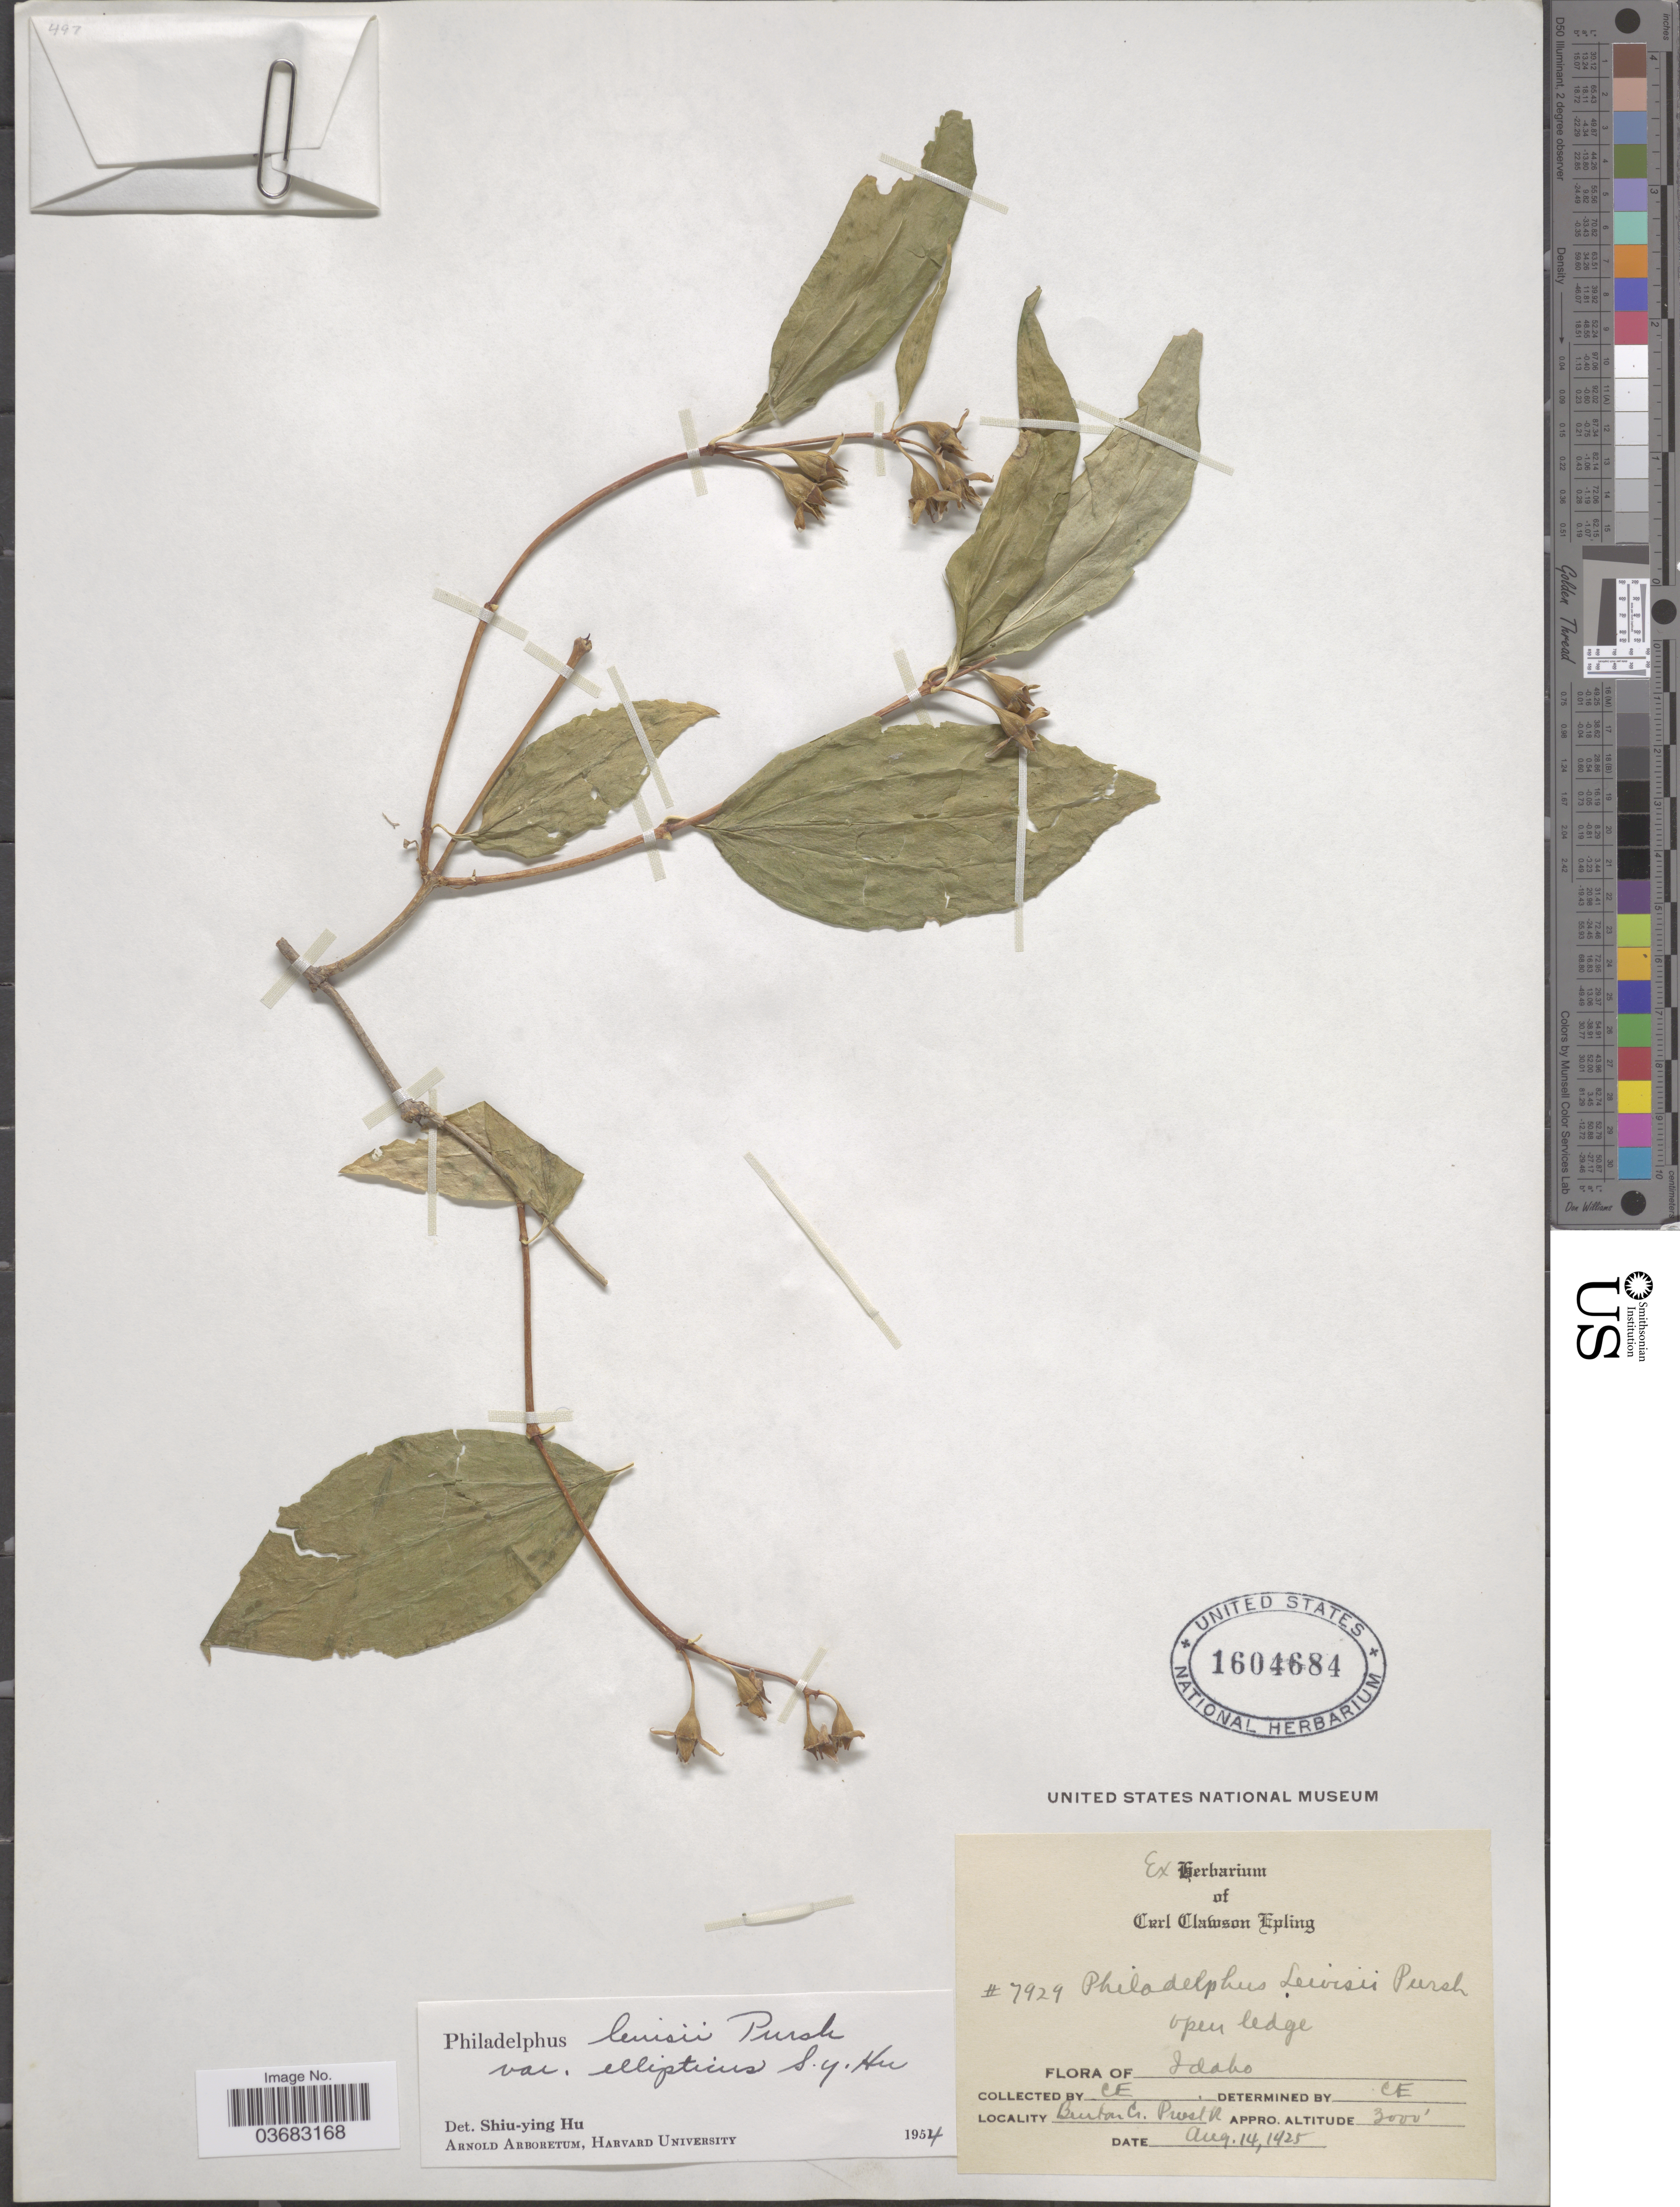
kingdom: Plantae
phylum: Tracheophyta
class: Magnoliopsida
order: Cornales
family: Hydrangeaceae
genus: Philadelphus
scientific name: Philadelphus lewisii var. ellipticus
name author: S.Y. Hu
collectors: C. C. Epling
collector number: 7929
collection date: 1925-08-14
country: United States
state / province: Idaho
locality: Benton Cr. Priest R.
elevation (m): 914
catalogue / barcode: US 1604684